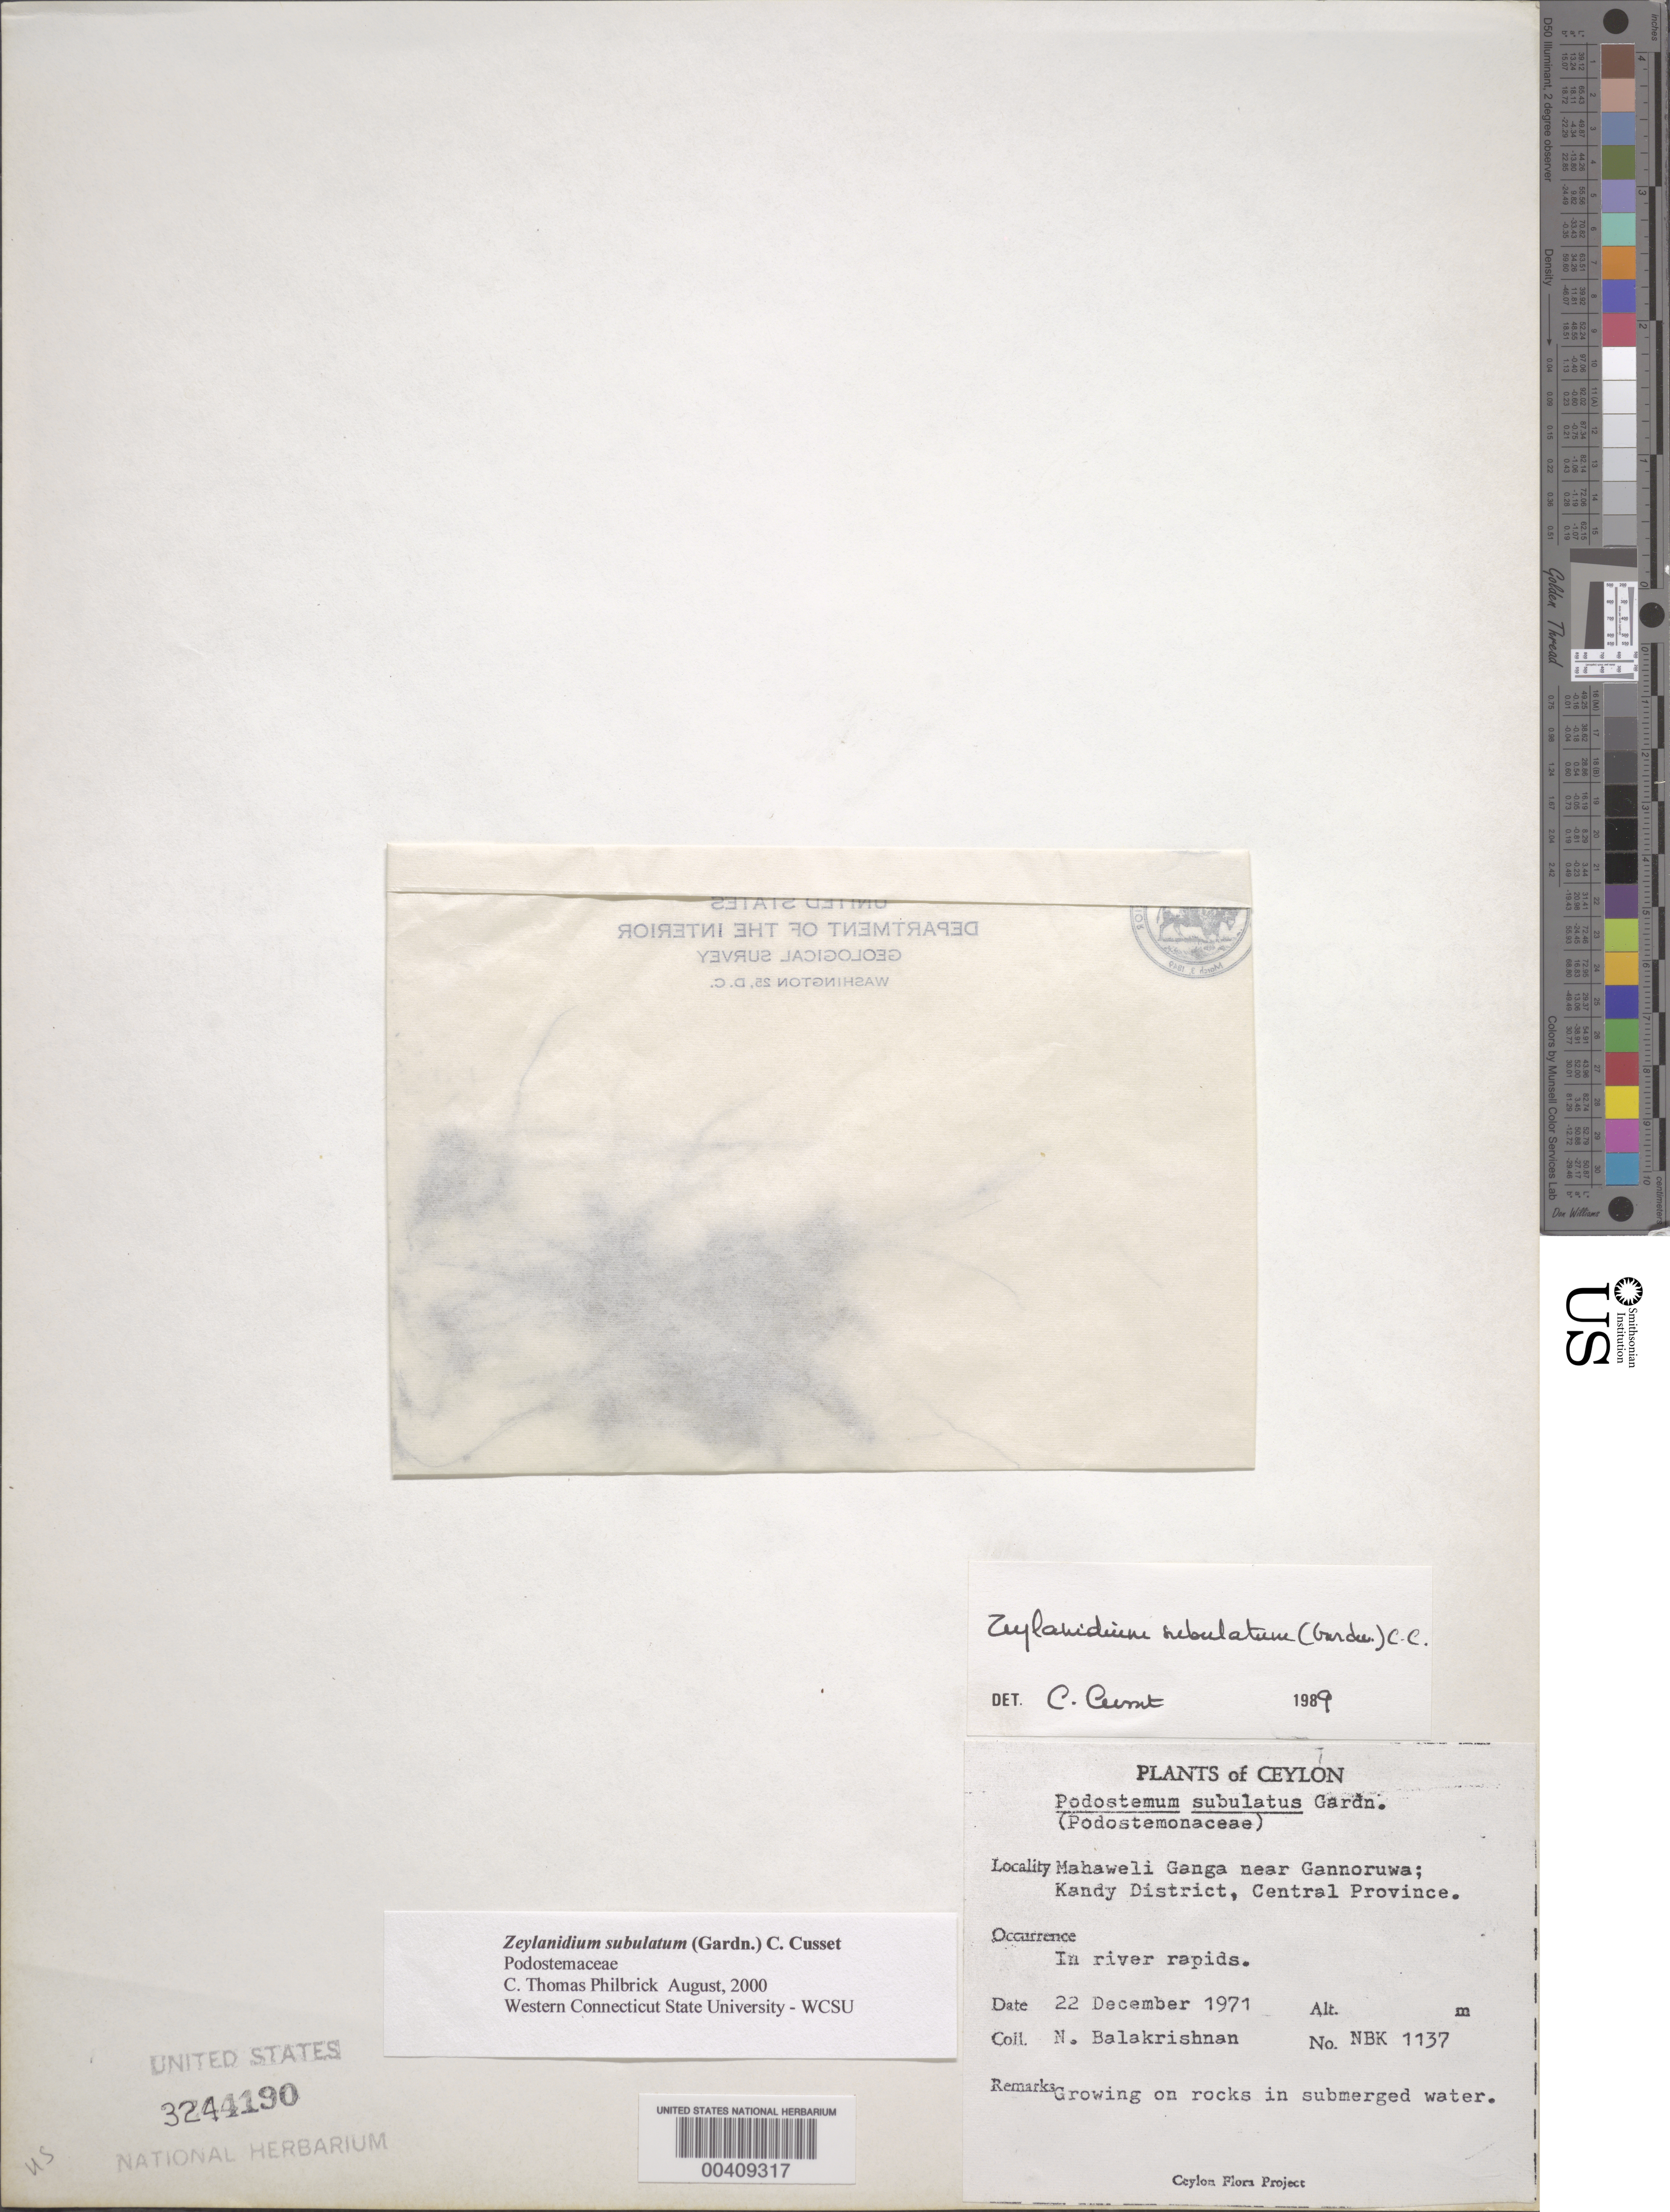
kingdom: Plantae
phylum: Tracheophyta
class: Magnoliopsida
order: Malpighiales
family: Podostemaceae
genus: Podostemum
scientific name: Podostemum subulatus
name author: Gardner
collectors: N. Balakrishnan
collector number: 1137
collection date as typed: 22 Dec 1971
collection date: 1971-12-22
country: Sri Lanka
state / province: Central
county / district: Kandy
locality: Mahaveli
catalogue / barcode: US 3244190